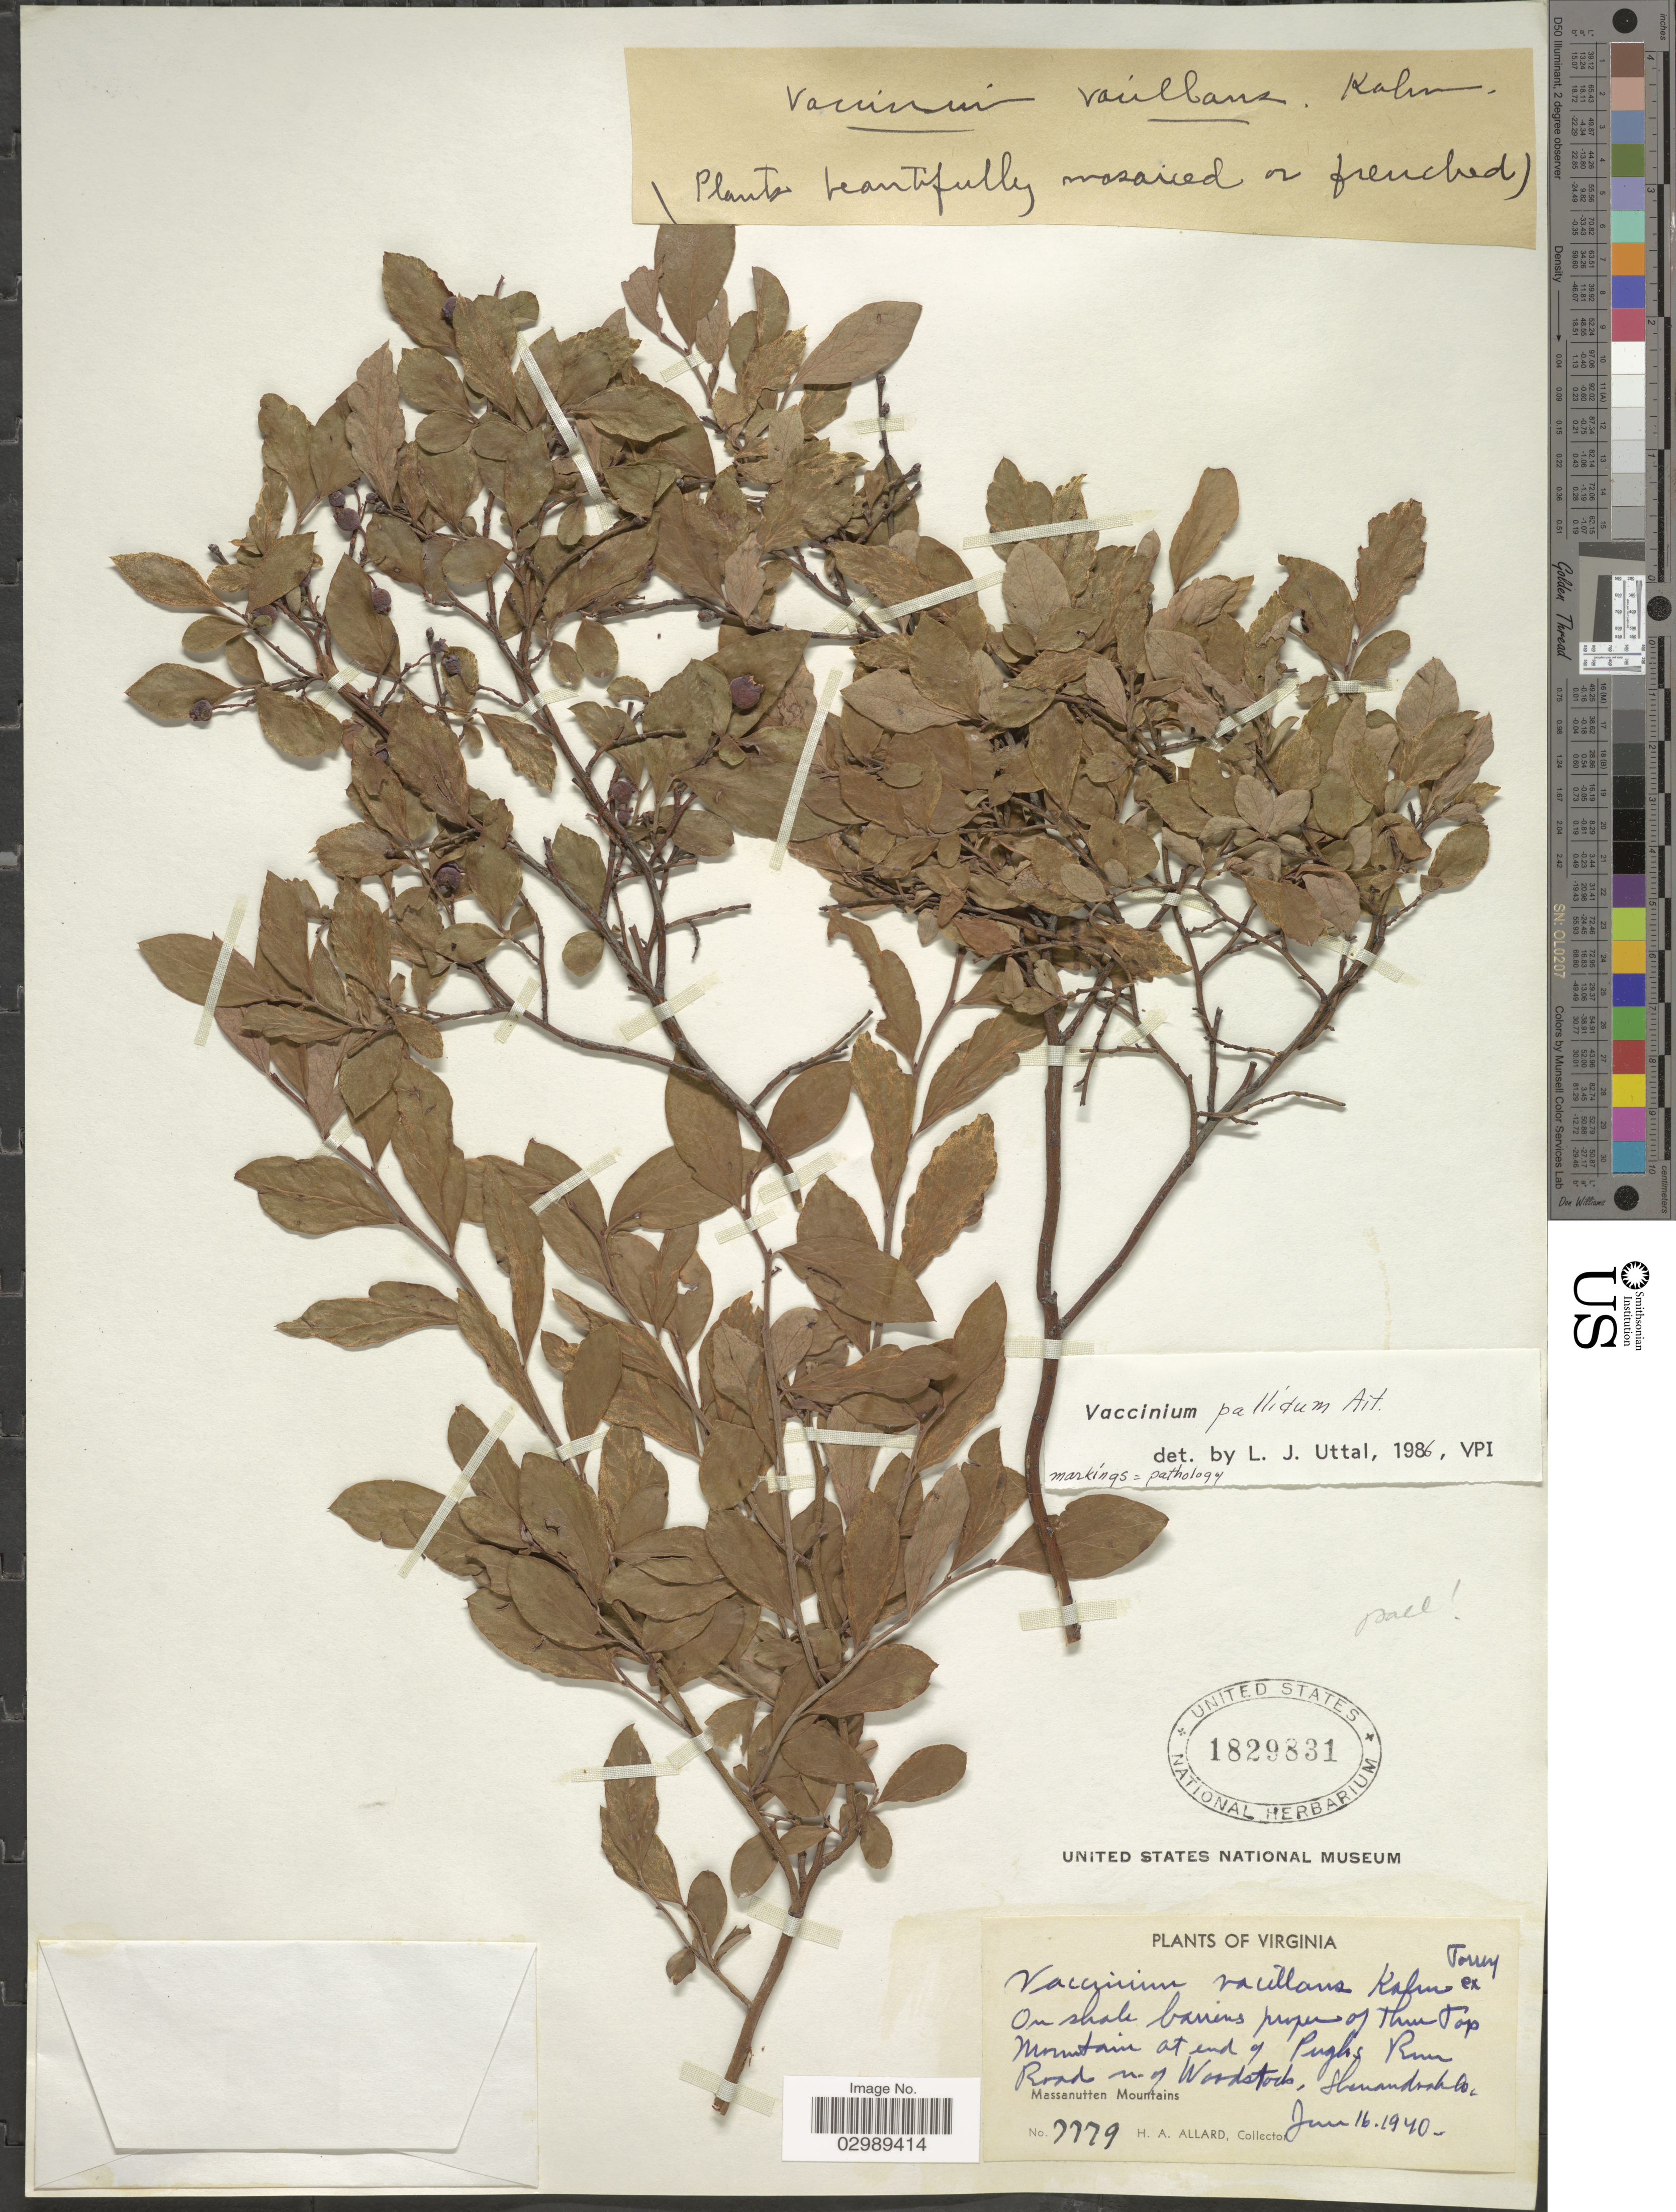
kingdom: Plantae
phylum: Tracheophyta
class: Magnoliopsida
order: Ericales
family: Ericaceae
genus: Vaccinium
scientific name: Vaccinium pallidum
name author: Aiton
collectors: H. A. Allard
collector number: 7779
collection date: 1940-06-16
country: United States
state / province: Virginia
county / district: Shenandoah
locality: On shale barrens proper of Three Top Mountain at end of Pughs Run Road n. of Woodstock, Shenandoah, Massanutten Mountains.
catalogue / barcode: US 1829831